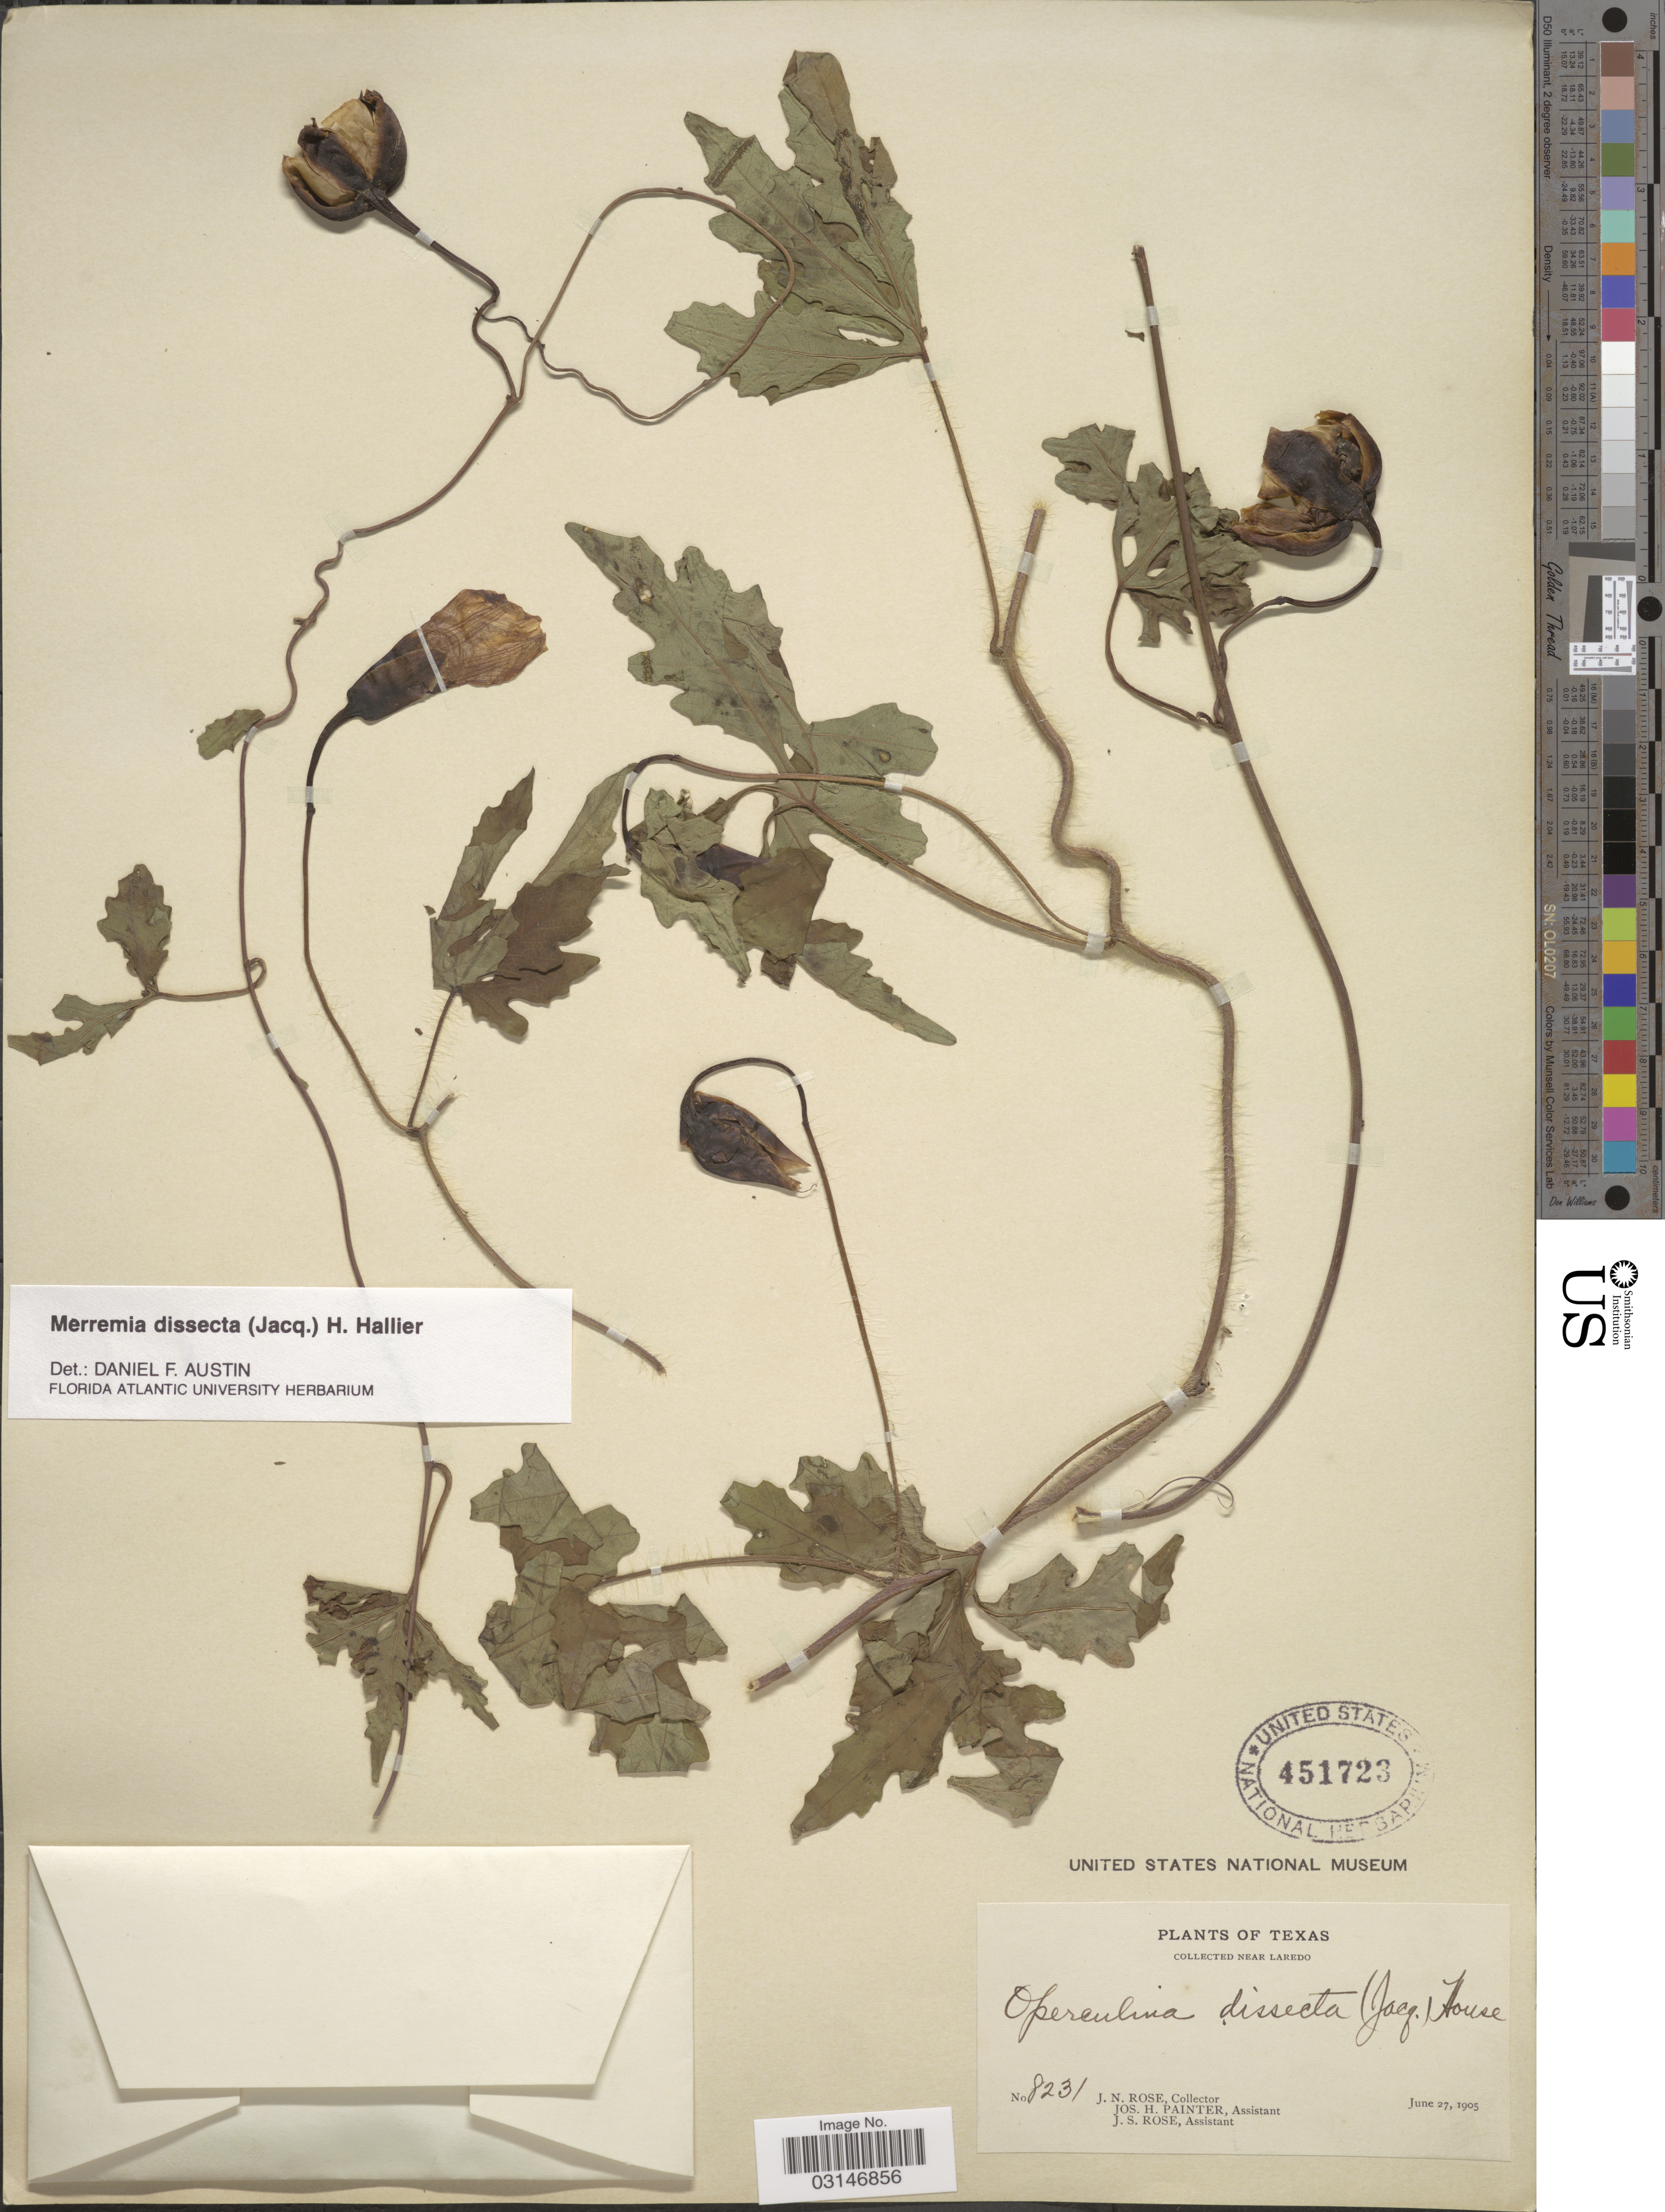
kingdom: Plantae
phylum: Tracheophyta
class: Magnoliopsida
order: Solanales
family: Convolvulaceae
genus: Distimake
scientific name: Distimake dissectus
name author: (Jacq.) A. R. Simões & Staples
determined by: Strong, Mark T., (BOT), Smithsonian Institution - National Museum of Natural History (UNITED STATES)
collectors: J. N. Rose, J. H. Painter & J. S. Rose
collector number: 8231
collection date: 1905-06-27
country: United States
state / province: Texas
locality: Near Laredo.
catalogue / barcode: US 451723